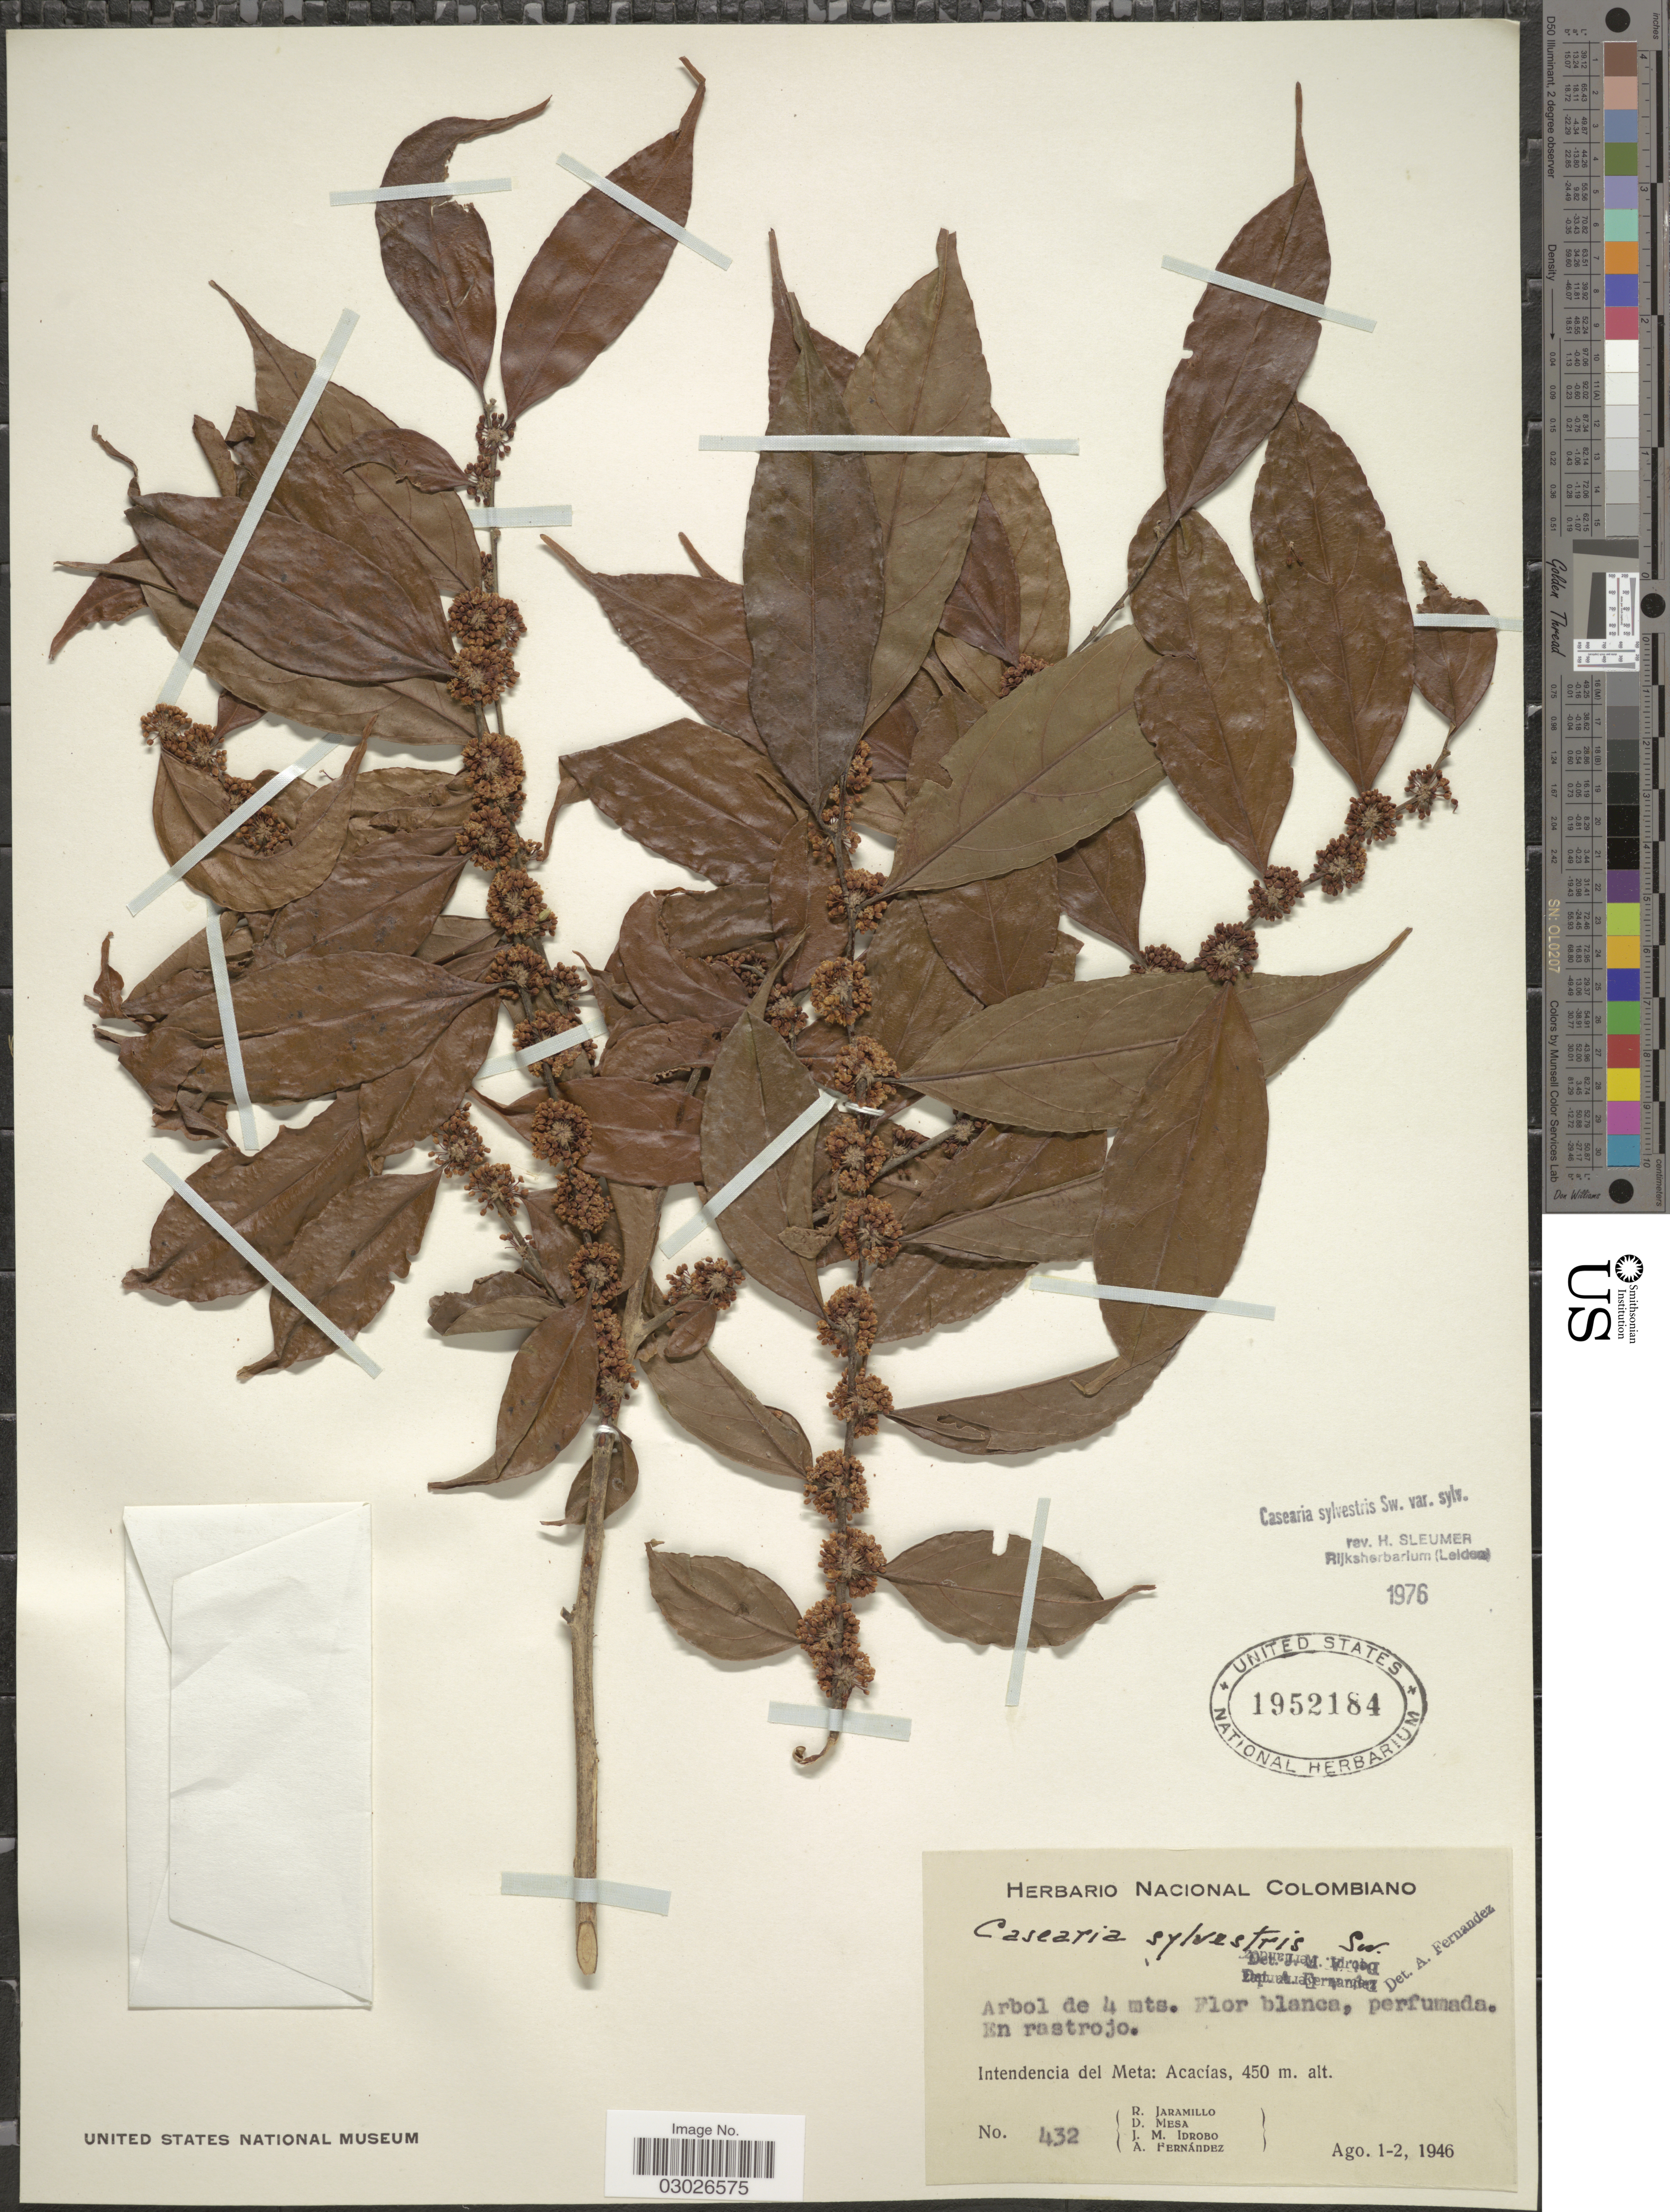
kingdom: Plantae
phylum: Tracheophyta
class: Magnoliopsida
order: Malpighiales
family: Salicaceae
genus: Casearia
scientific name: Casearia sylvestris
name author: Sw.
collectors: R. Jaramillo, D. Mesa, J. M. Idrobo & A. Fernández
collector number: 432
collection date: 1946-08-01/1946-08-02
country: Colombia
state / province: Meta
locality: Intendencia del Meta: Acacías.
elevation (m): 450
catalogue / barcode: US 1952184